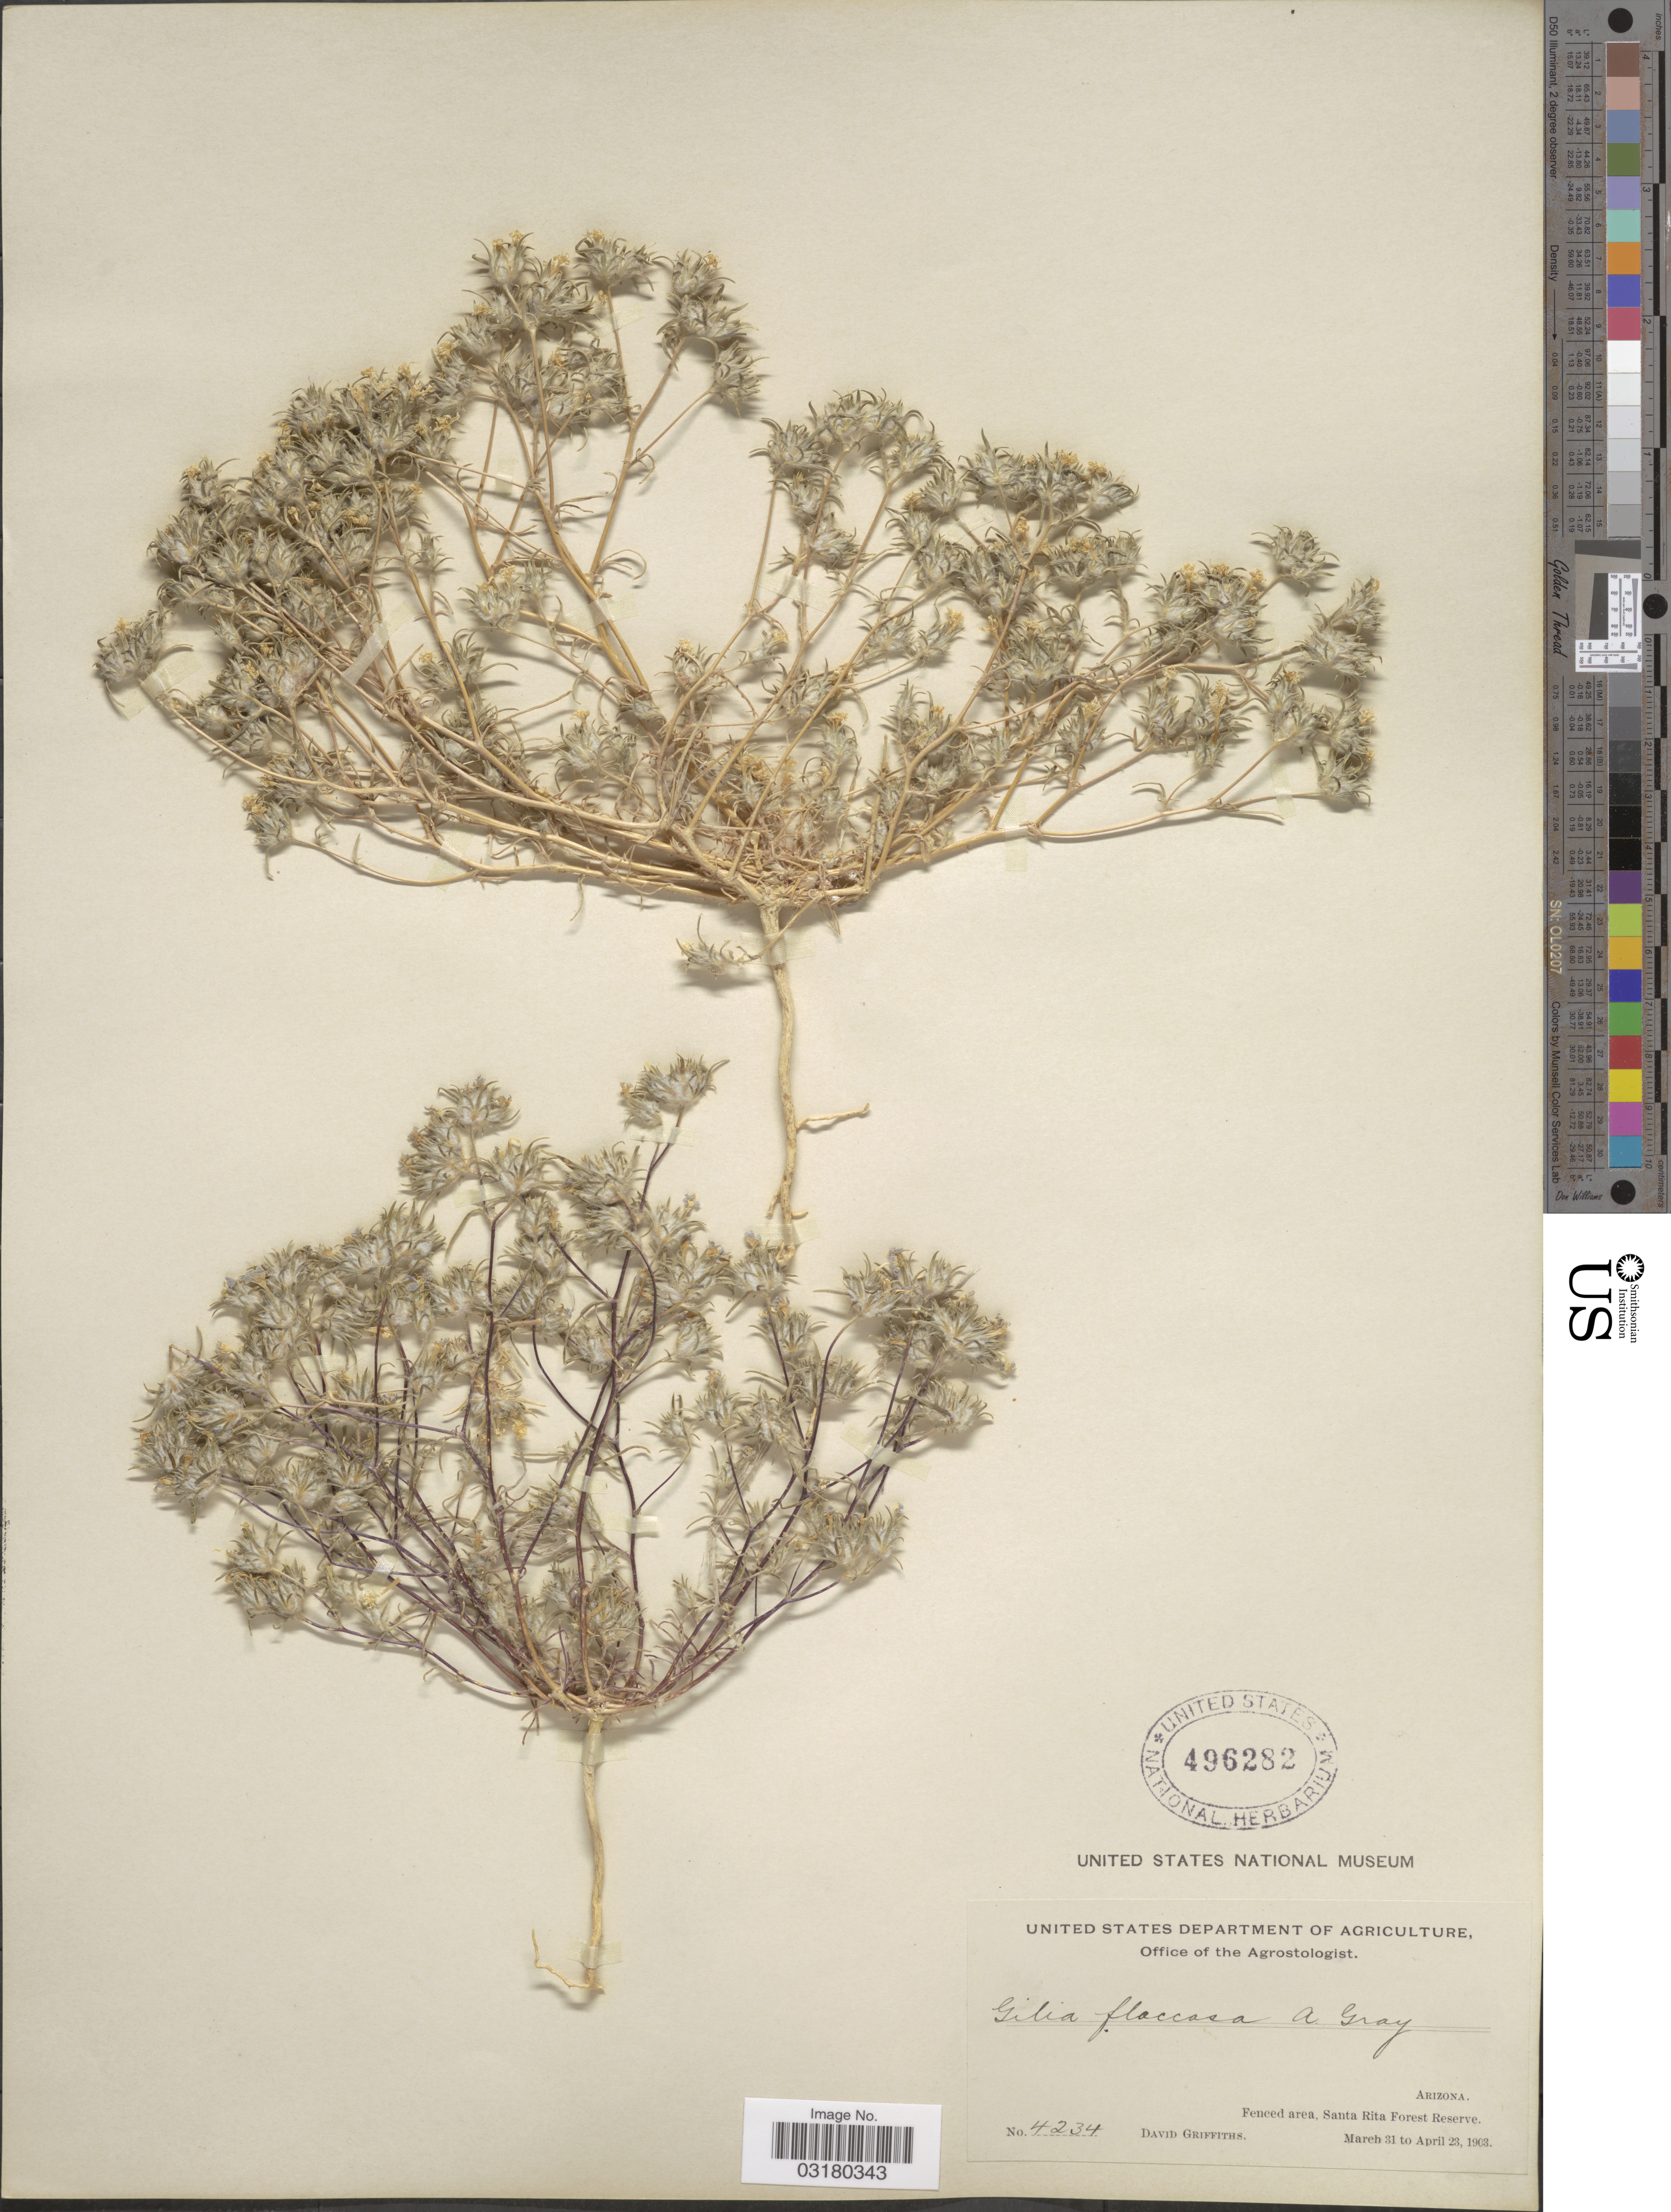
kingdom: Plantae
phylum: Tracheophyta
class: Magnoliopsida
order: Ericales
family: Polemoniaceae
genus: Eriastrum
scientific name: Eriastrum diffusum subsp. diffusum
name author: (A. Gray) H. Mason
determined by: Strong, Mark T., (BOT), Smithsonian Institution - National Museum of Natural History (UNITED STATES)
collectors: D. Griffiths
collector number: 4234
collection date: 1903-03-31/1903-04-23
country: United States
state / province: Arizona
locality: Fenced area, Santa Rita Forest Reserve.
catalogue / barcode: US 496282